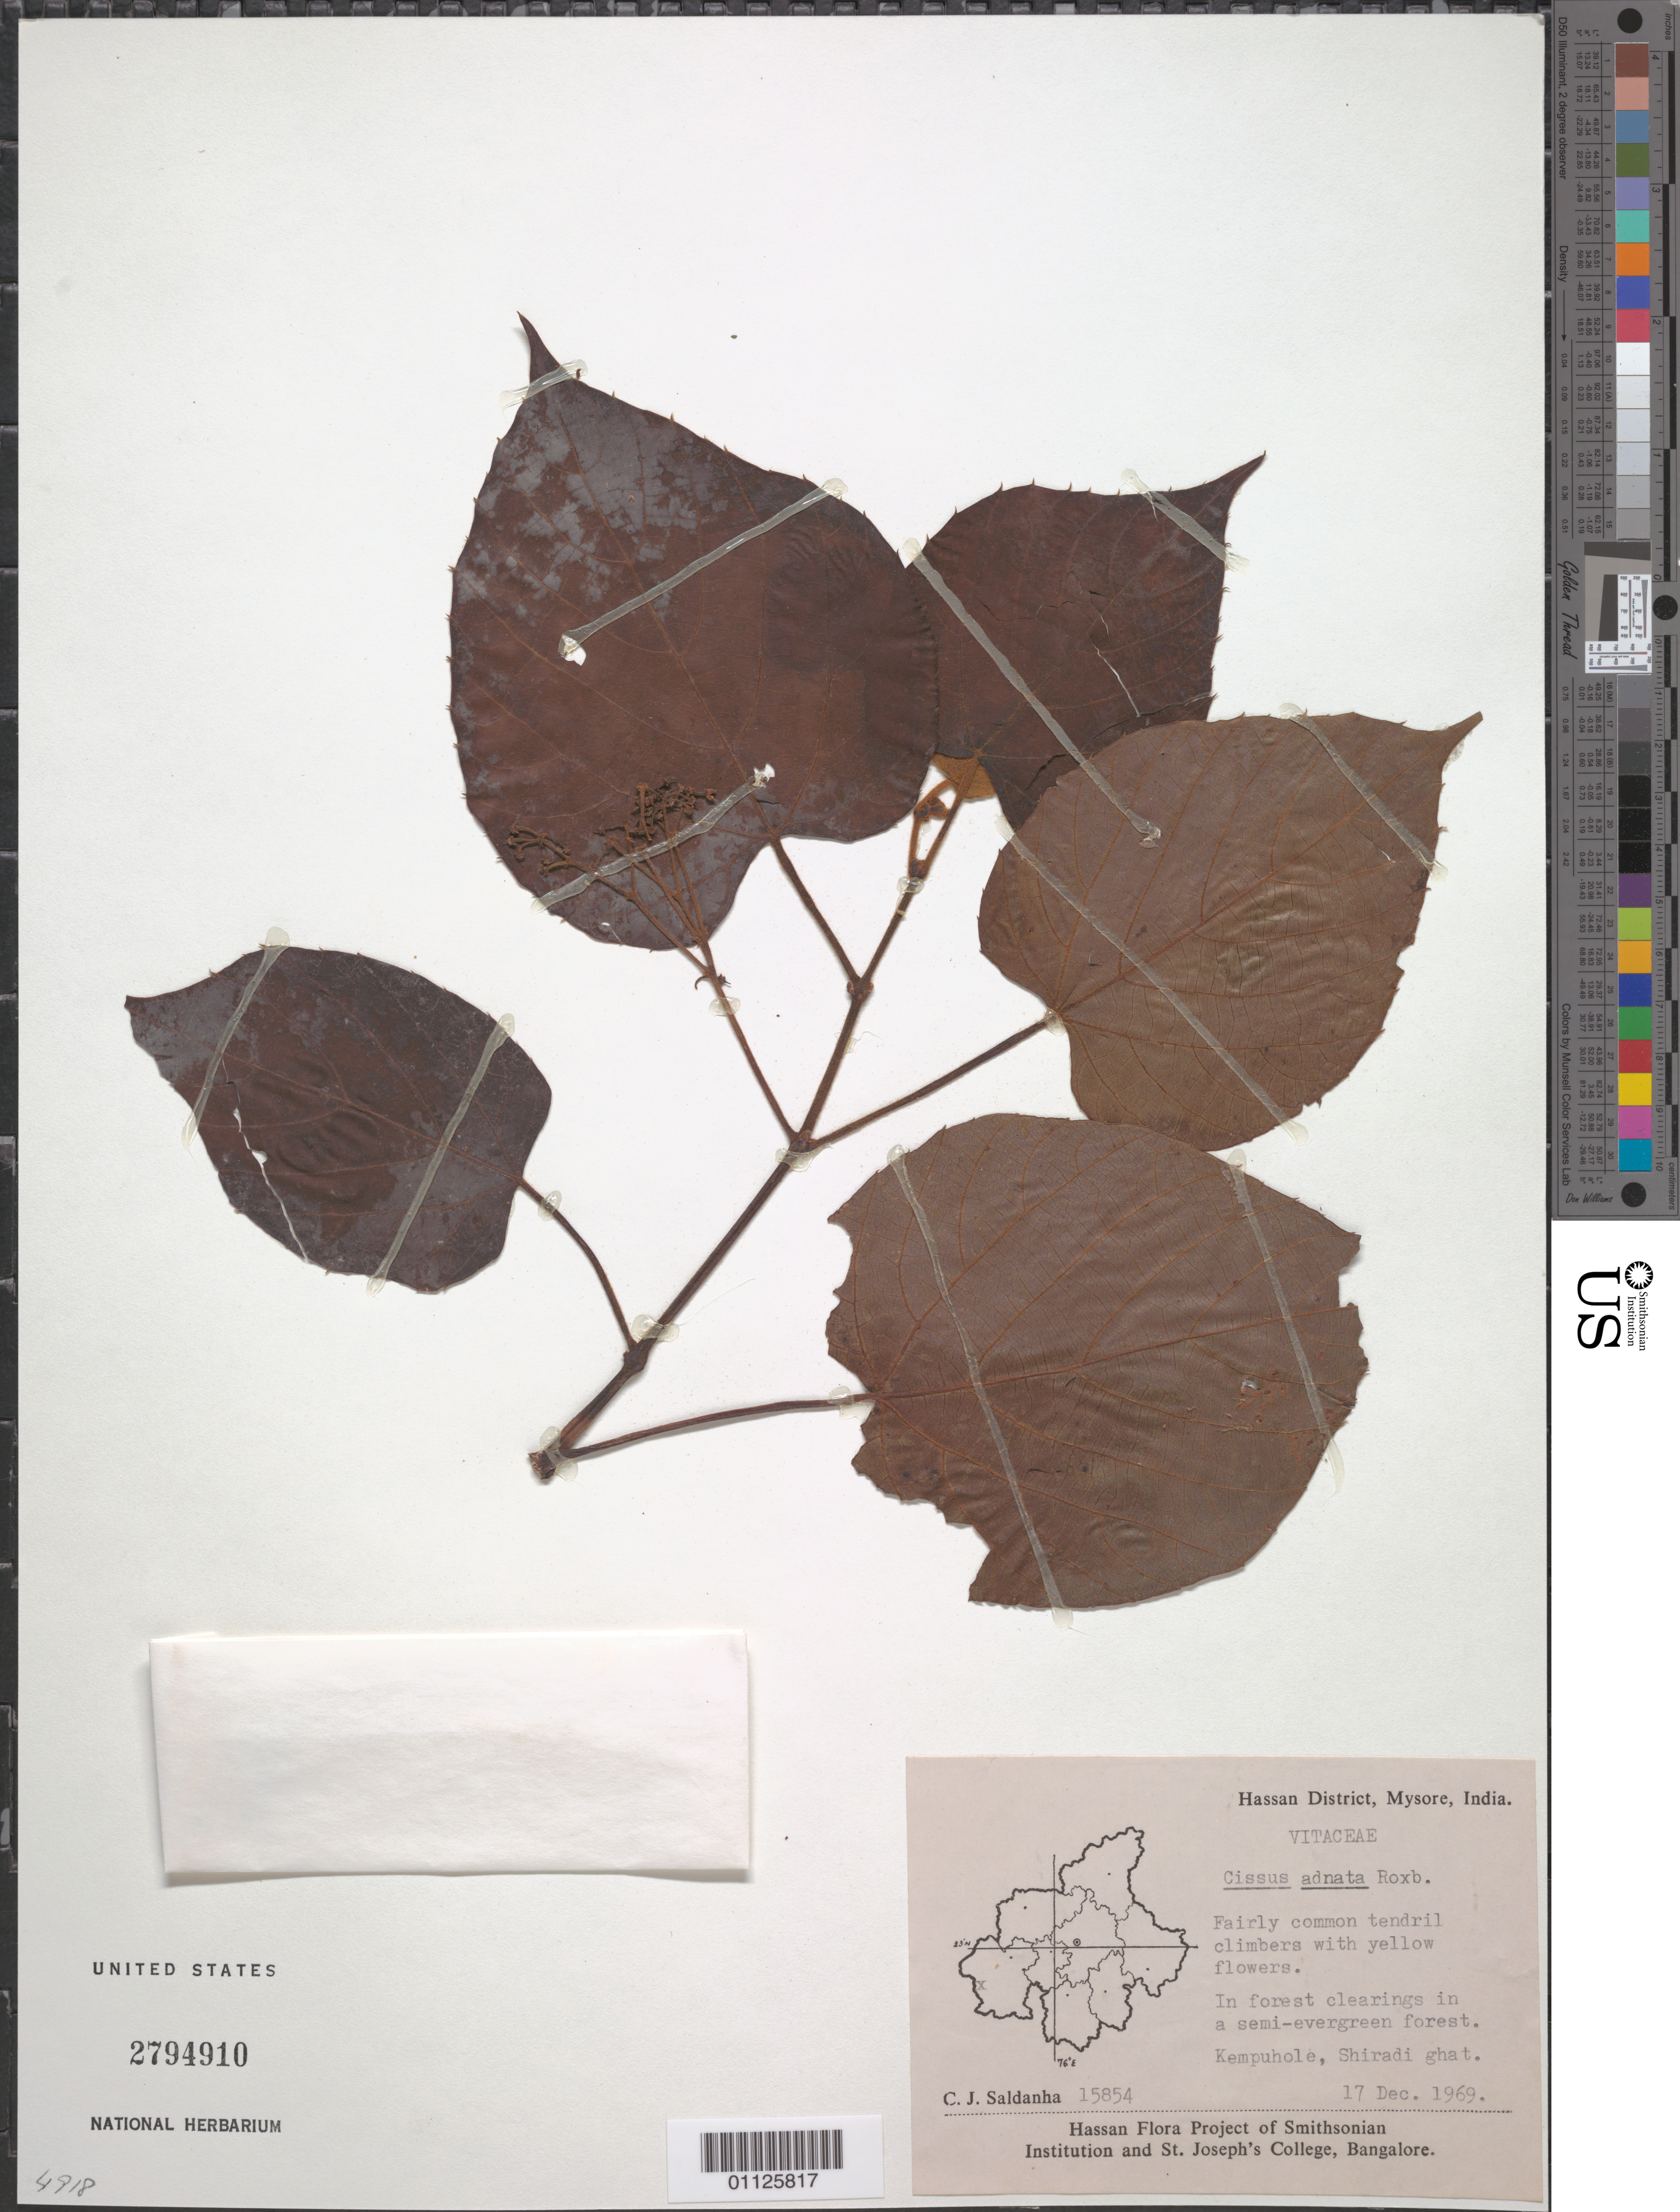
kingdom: Plantae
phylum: Tracheophyta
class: Magnoliopsida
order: Vitales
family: Vitaceae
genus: Cissus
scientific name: Cissus adnata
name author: Roxb.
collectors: C. J. Saldanha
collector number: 15854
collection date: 1969-12-17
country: India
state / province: Karnataka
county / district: Mysore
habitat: Fairly common tendril climbers. In forest clearing in a semi-evergreen forest.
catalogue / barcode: US 2794910